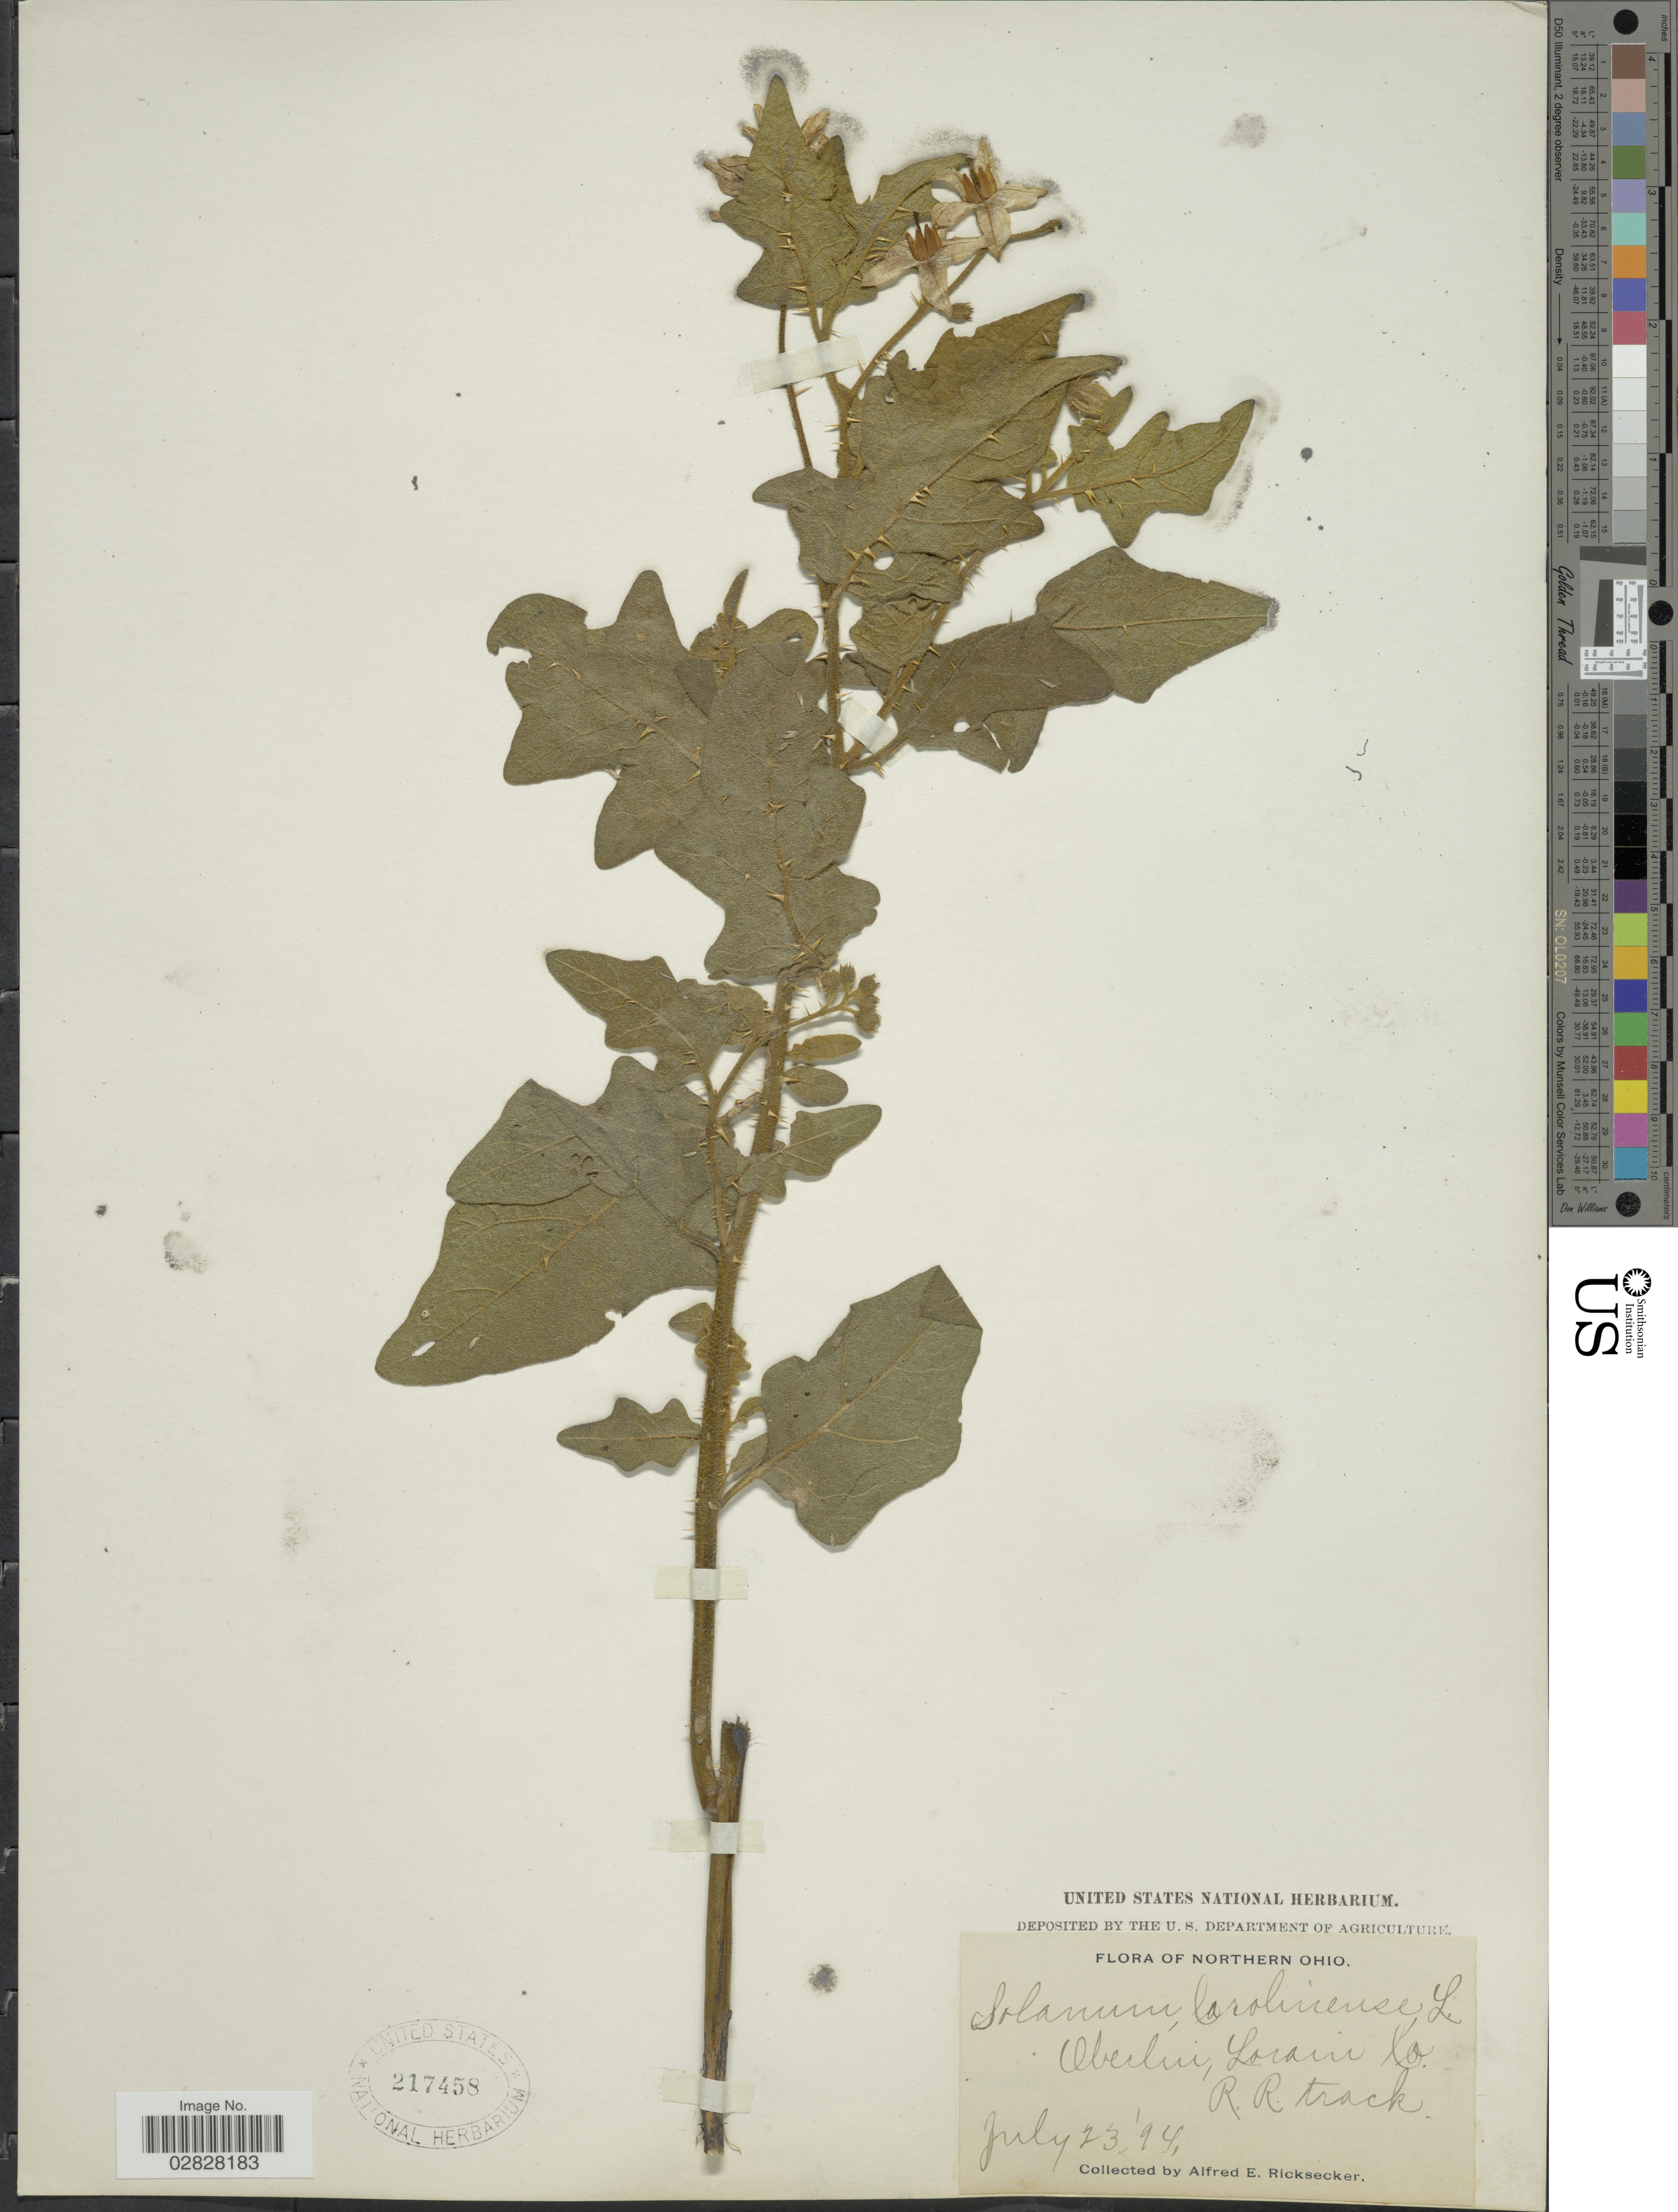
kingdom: Plantae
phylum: Tracheophyta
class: Magnoliopsida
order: Solanales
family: Solanaceae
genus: Solanum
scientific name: Solanum carolinense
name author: L.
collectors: A. E. Ricksecker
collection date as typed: Transcribed d/m/y: 23/7/94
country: United States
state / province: Ohio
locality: Northern Ohio. Oberlin, Lorain Co. R. R. track.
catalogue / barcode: US 217458